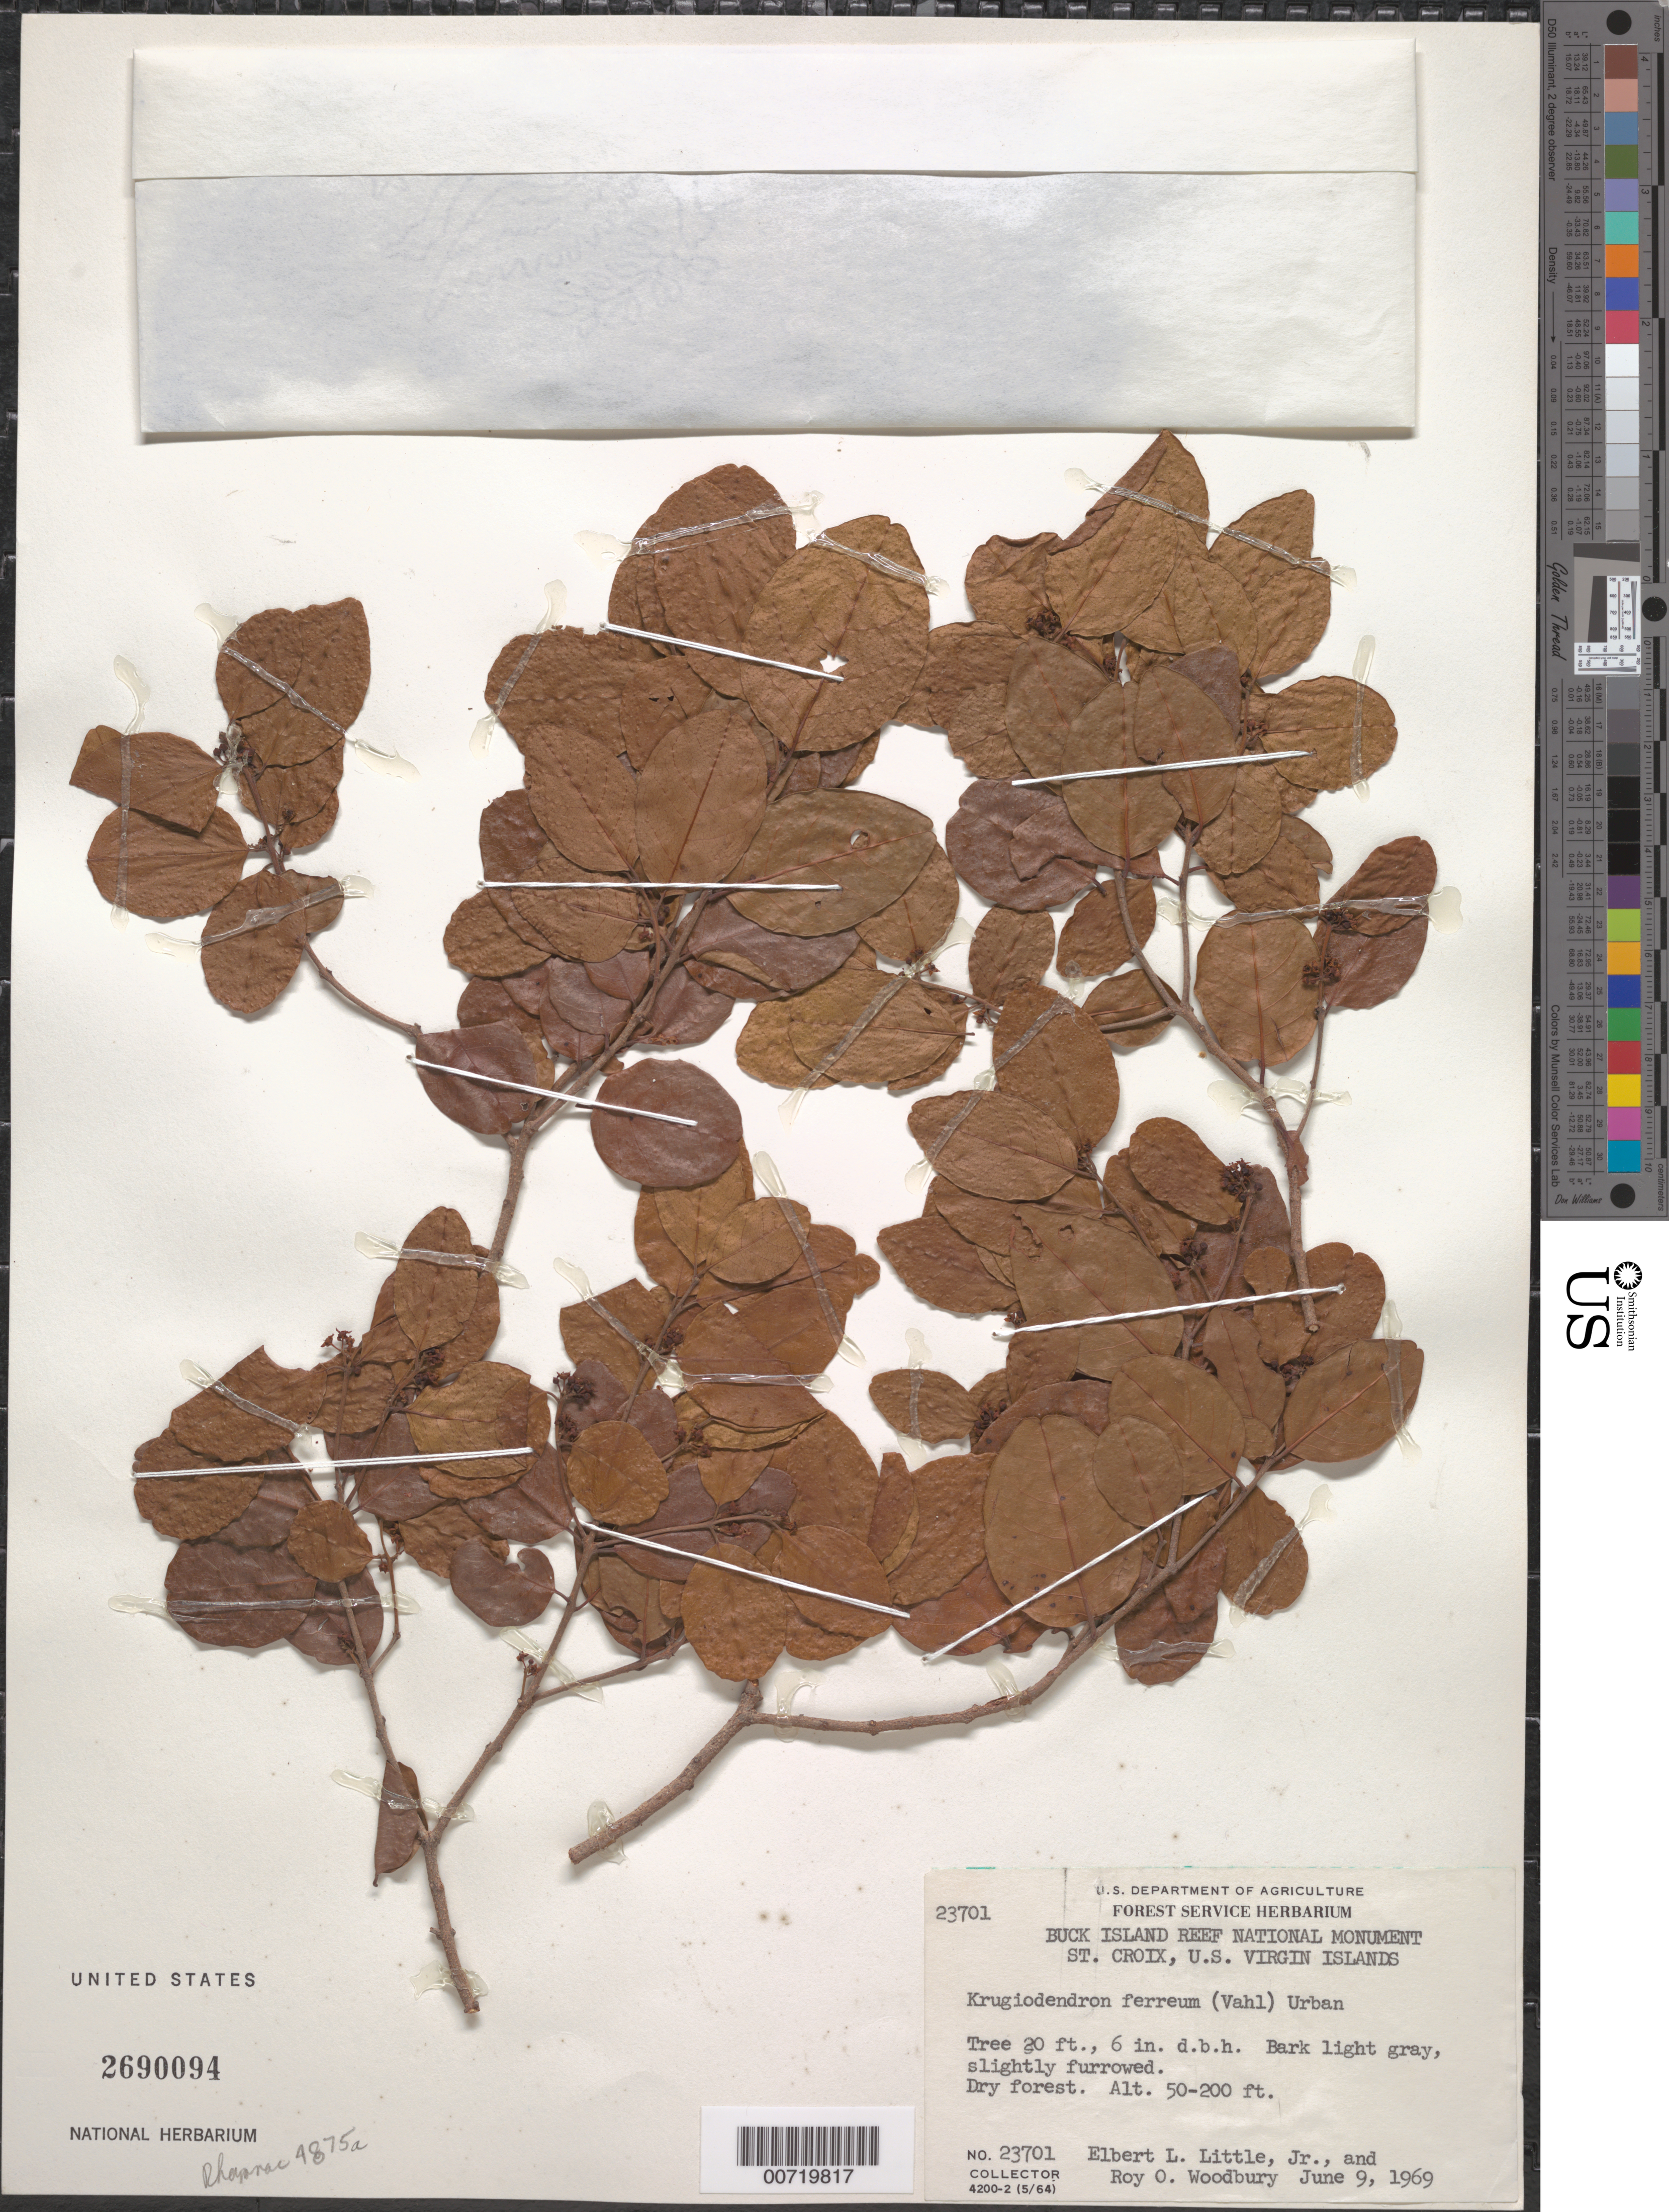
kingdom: Plantae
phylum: Tracheophyta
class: Magnoliopsida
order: Rosales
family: Rhamnaceae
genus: Krugiodendron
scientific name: Krugiodendron ferreum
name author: (Vahl) Urb.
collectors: E. L. Little & R. O. Woodbury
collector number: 23701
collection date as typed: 09 Jun 1969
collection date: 1969-06-09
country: U.S. Virgin Islands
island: St. Croix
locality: Buck I. Reef Natl. Monument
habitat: Dry forest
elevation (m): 15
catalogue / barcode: US 2690094